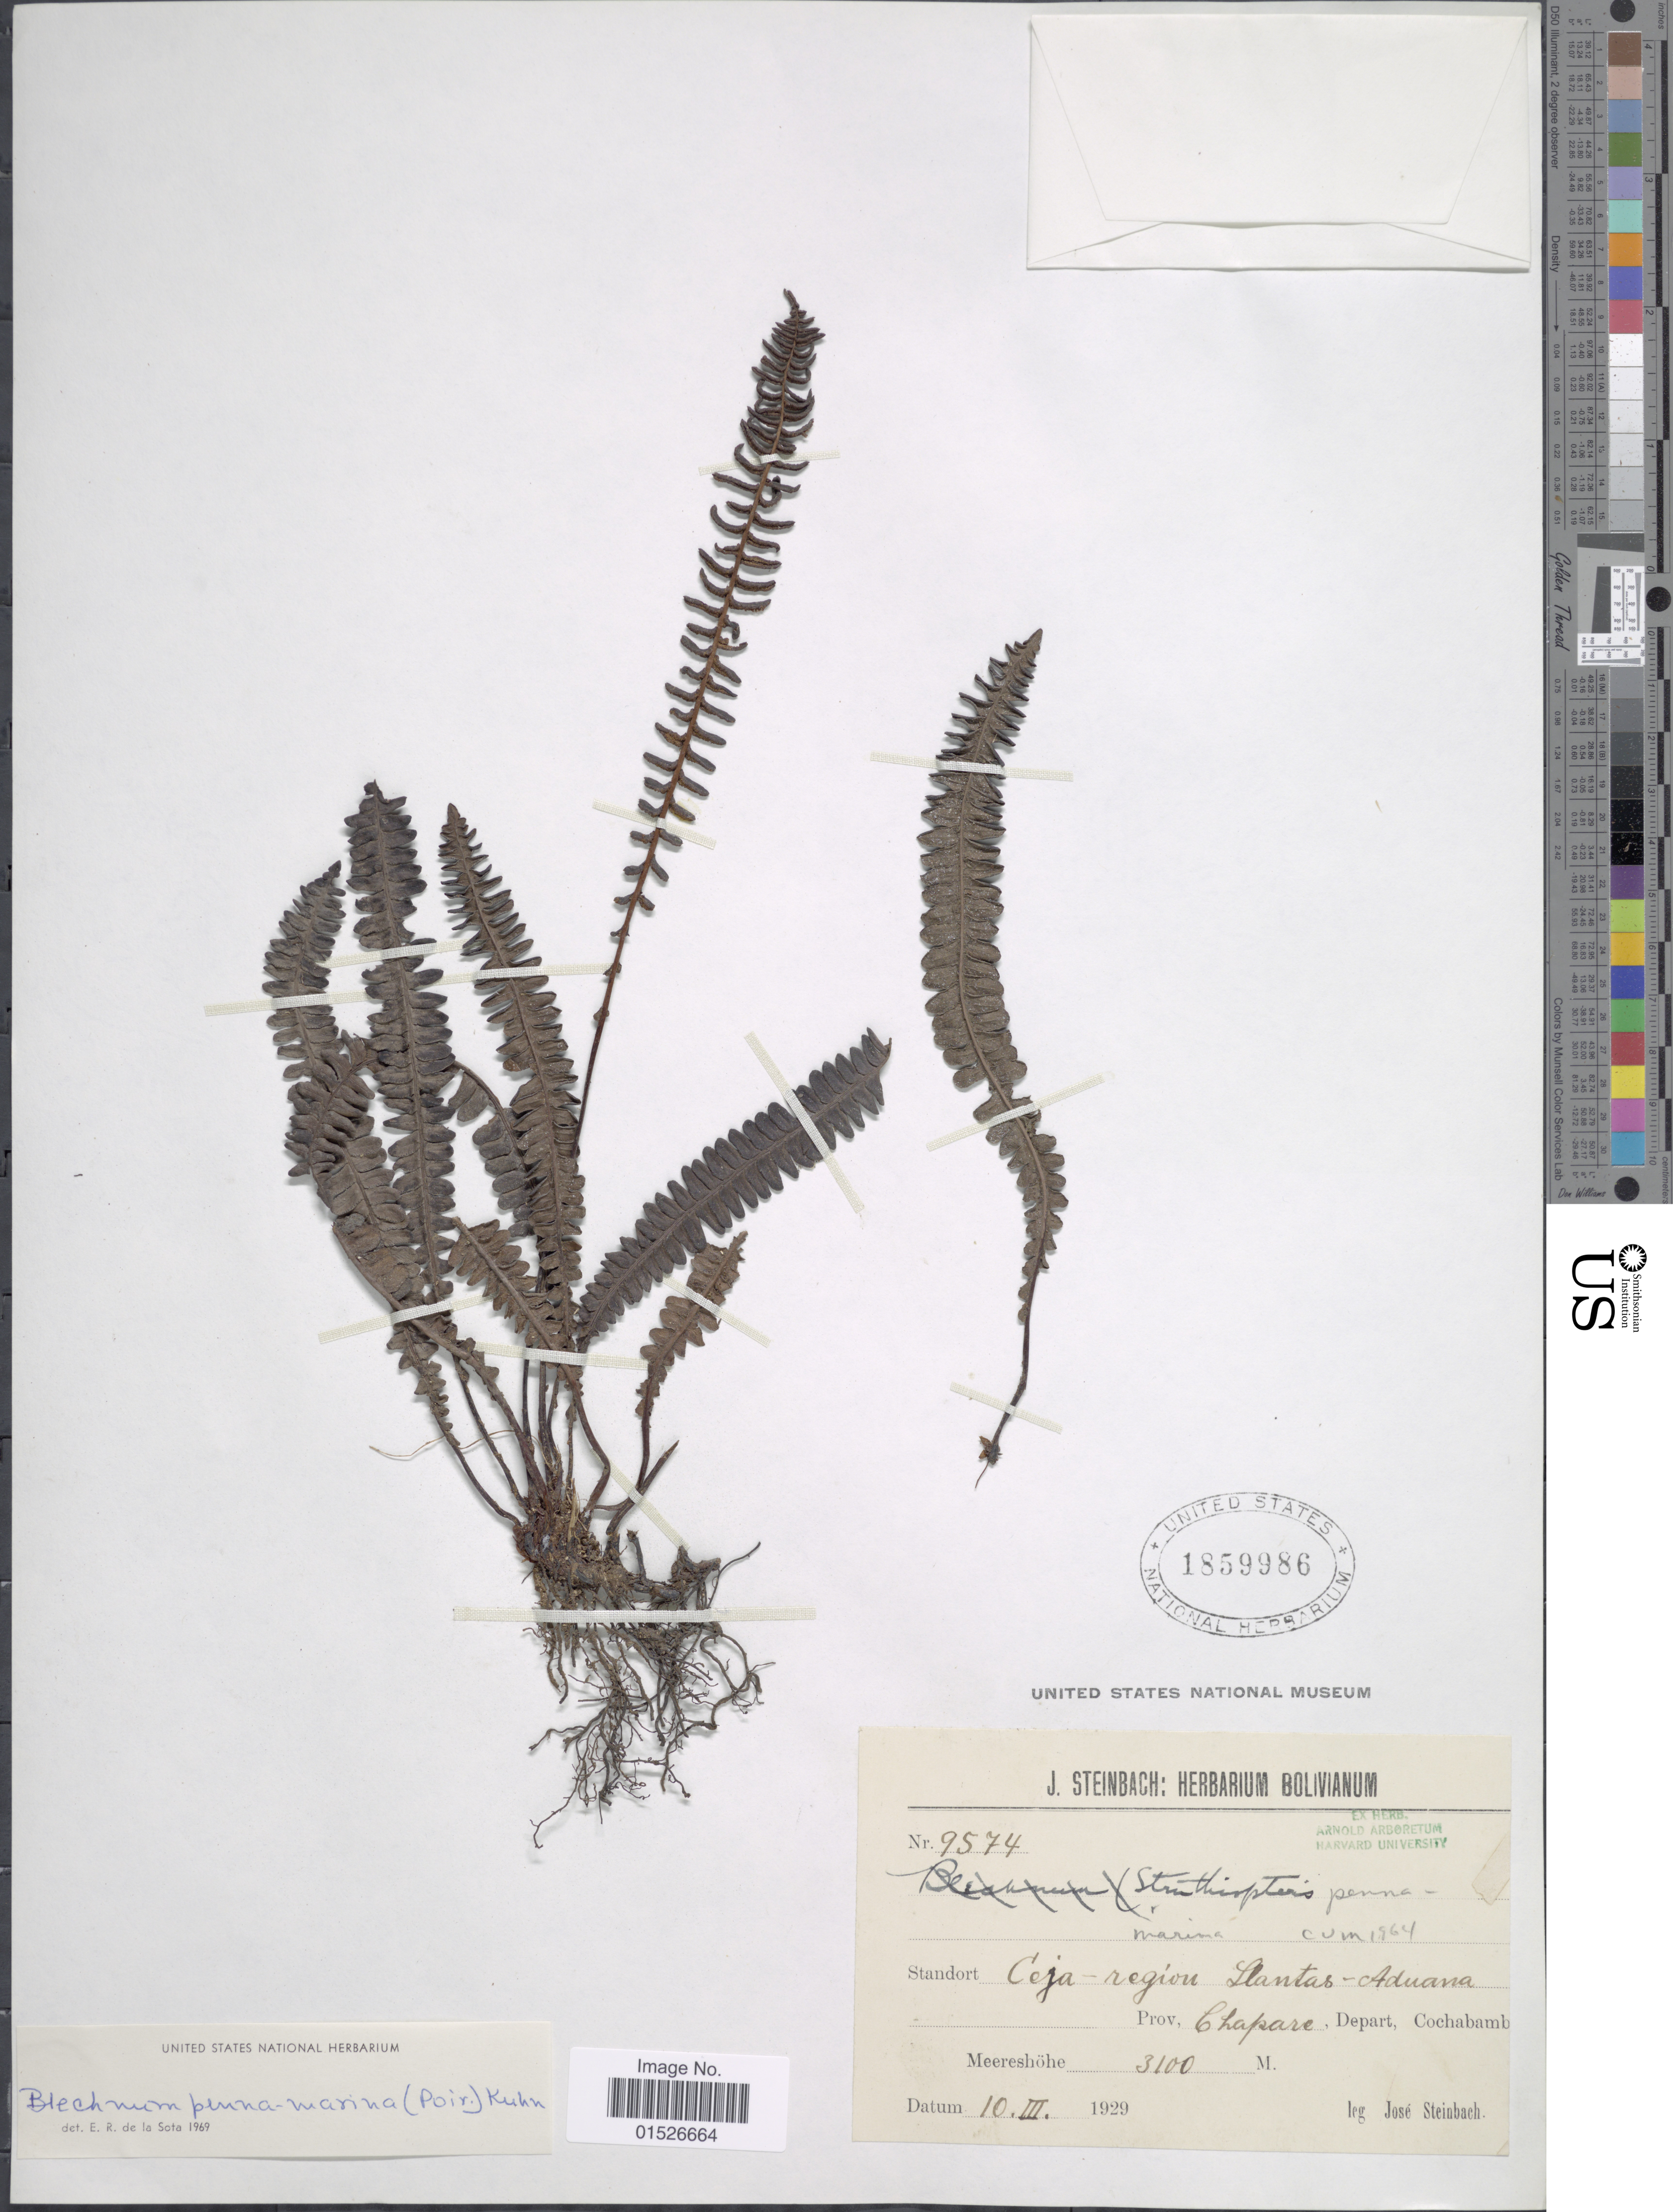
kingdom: Plantae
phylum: Tracheophyta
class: Polypodiopsida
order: Polypodiales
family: Blechnaceae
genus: Blechnum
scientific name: Blechnum penna-marina subsp. bolivianum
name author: Rosenst. ex Looser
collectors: J. Steinbach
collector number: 9574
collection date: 1929-03-10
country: Bolivia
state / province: Cochabamba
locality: Ceja- region Llantas- Aduana. Prov. Chapare, Depart, Cochabamba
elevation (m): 3100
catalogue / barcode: US 1859986